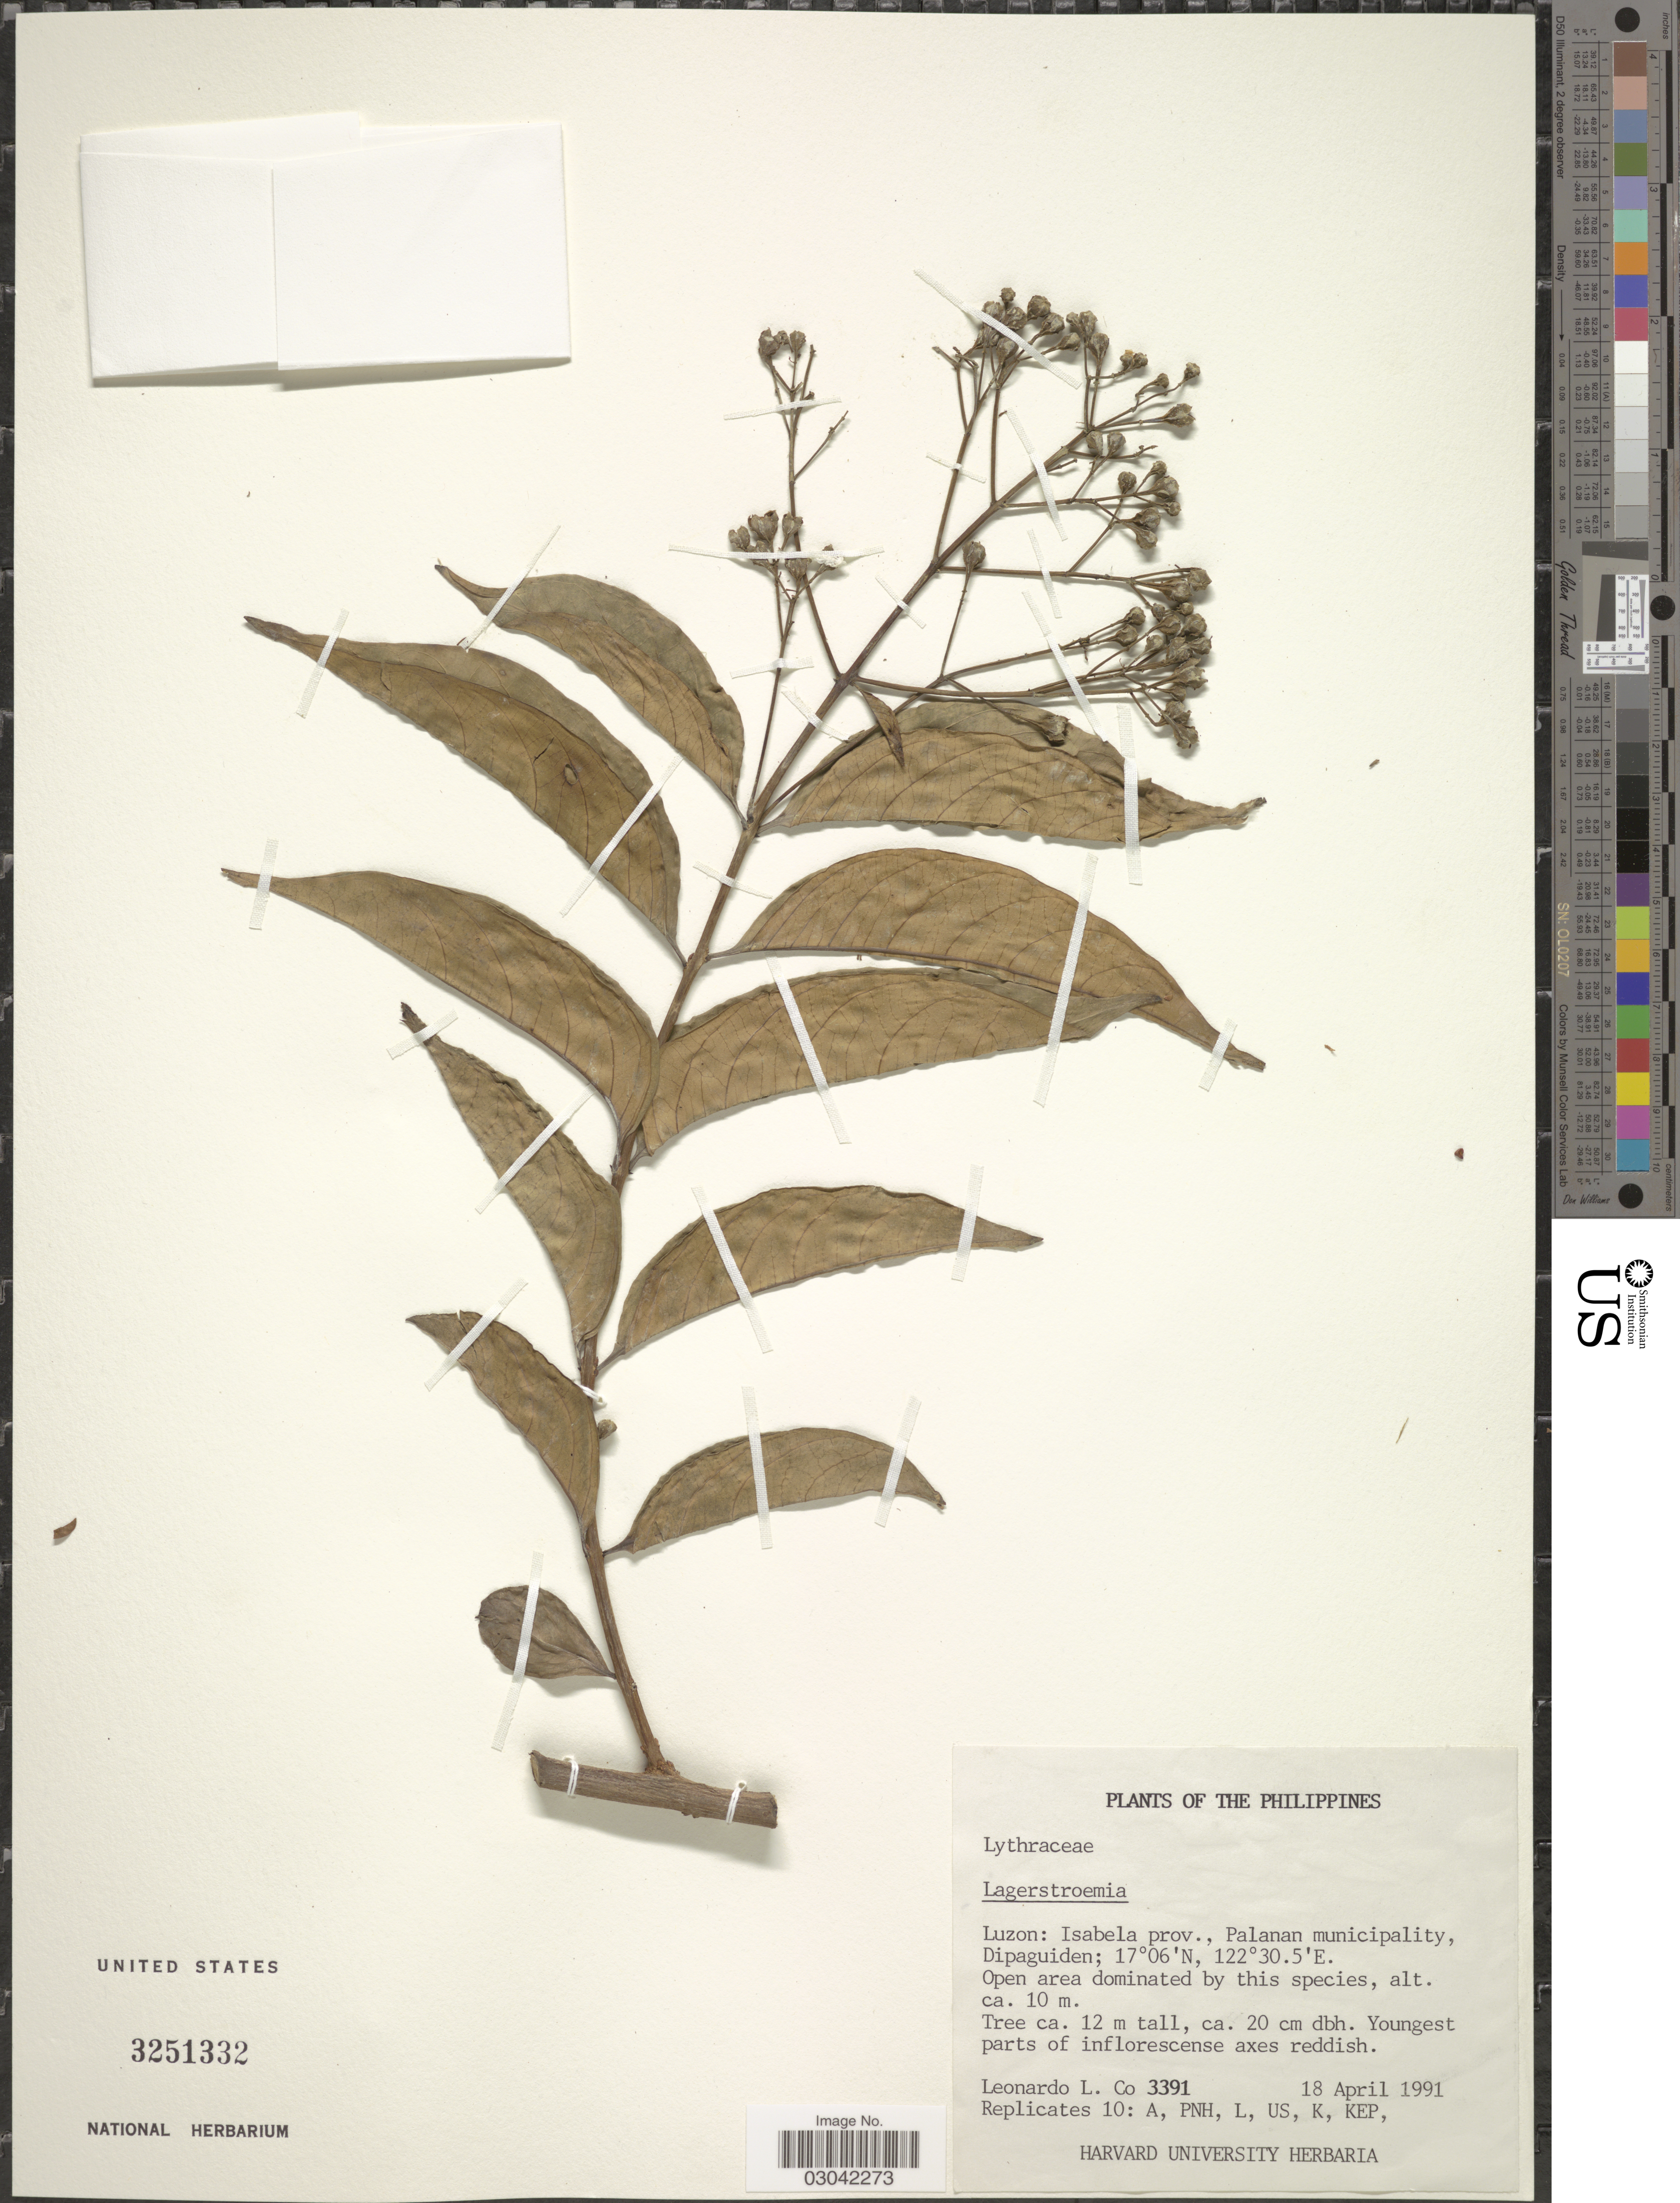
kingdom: Plantae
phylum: Tracheophyta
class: Magnoliopsida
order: Myrtales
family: Lythraceae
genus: Lagerstroemia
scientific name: Lagerstroemia sp.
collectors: L. Co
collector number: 3391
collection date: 1991-04-18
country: Philippines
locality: Luzon: Isabela prov., Palanan municipality, Dipaguiden.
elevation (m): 10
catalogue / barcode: US 3251332